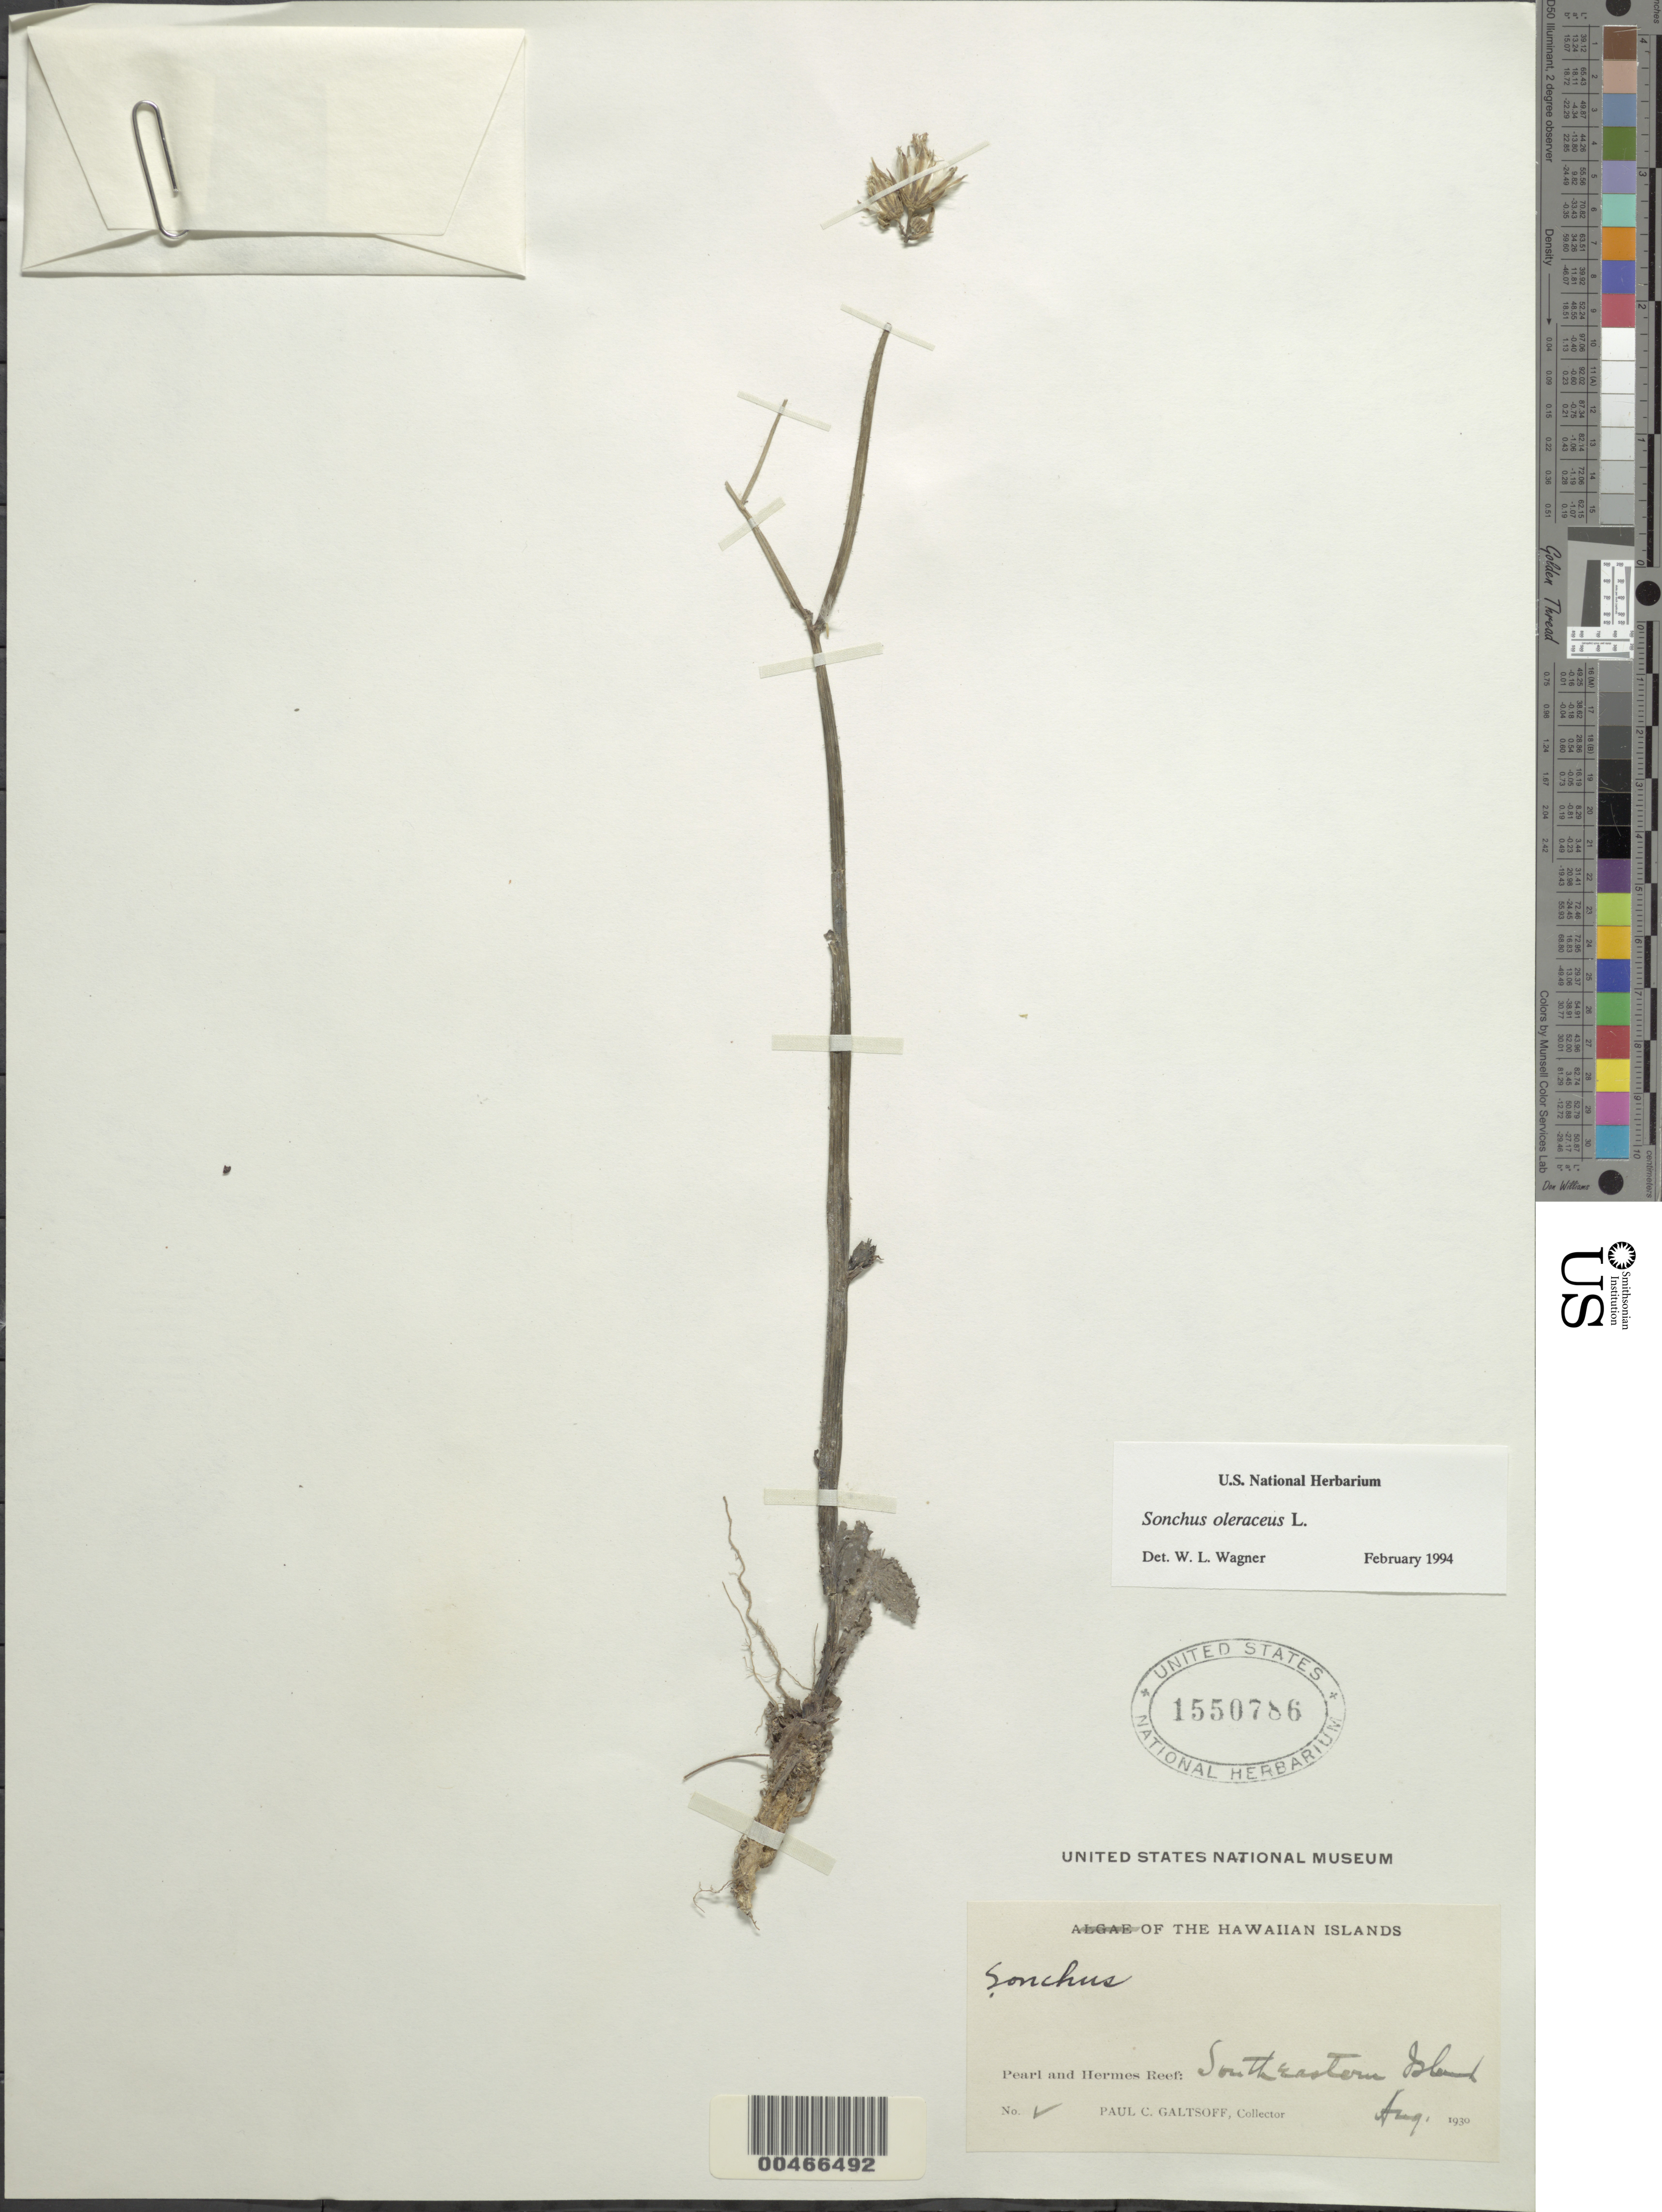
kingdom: Plantae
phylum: Tracheophyta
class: Magnoliopsida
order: Asterales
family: Asteraceae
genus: Sonchus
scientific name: Sonchus oleraceus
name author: L.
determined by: Wagner, W. L., (BOT), Smithsonian Institution - National Museum of Natural History (UNITED STATES)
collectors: P. Galtsoff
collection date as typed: Aug 1930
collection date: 1930-08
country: United States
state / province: Hawaii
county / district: Honolulu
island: Pearl and Hermes Atoll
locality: Southeastern Islet, Pearl and Hermes Reef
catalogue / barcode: US 1550786